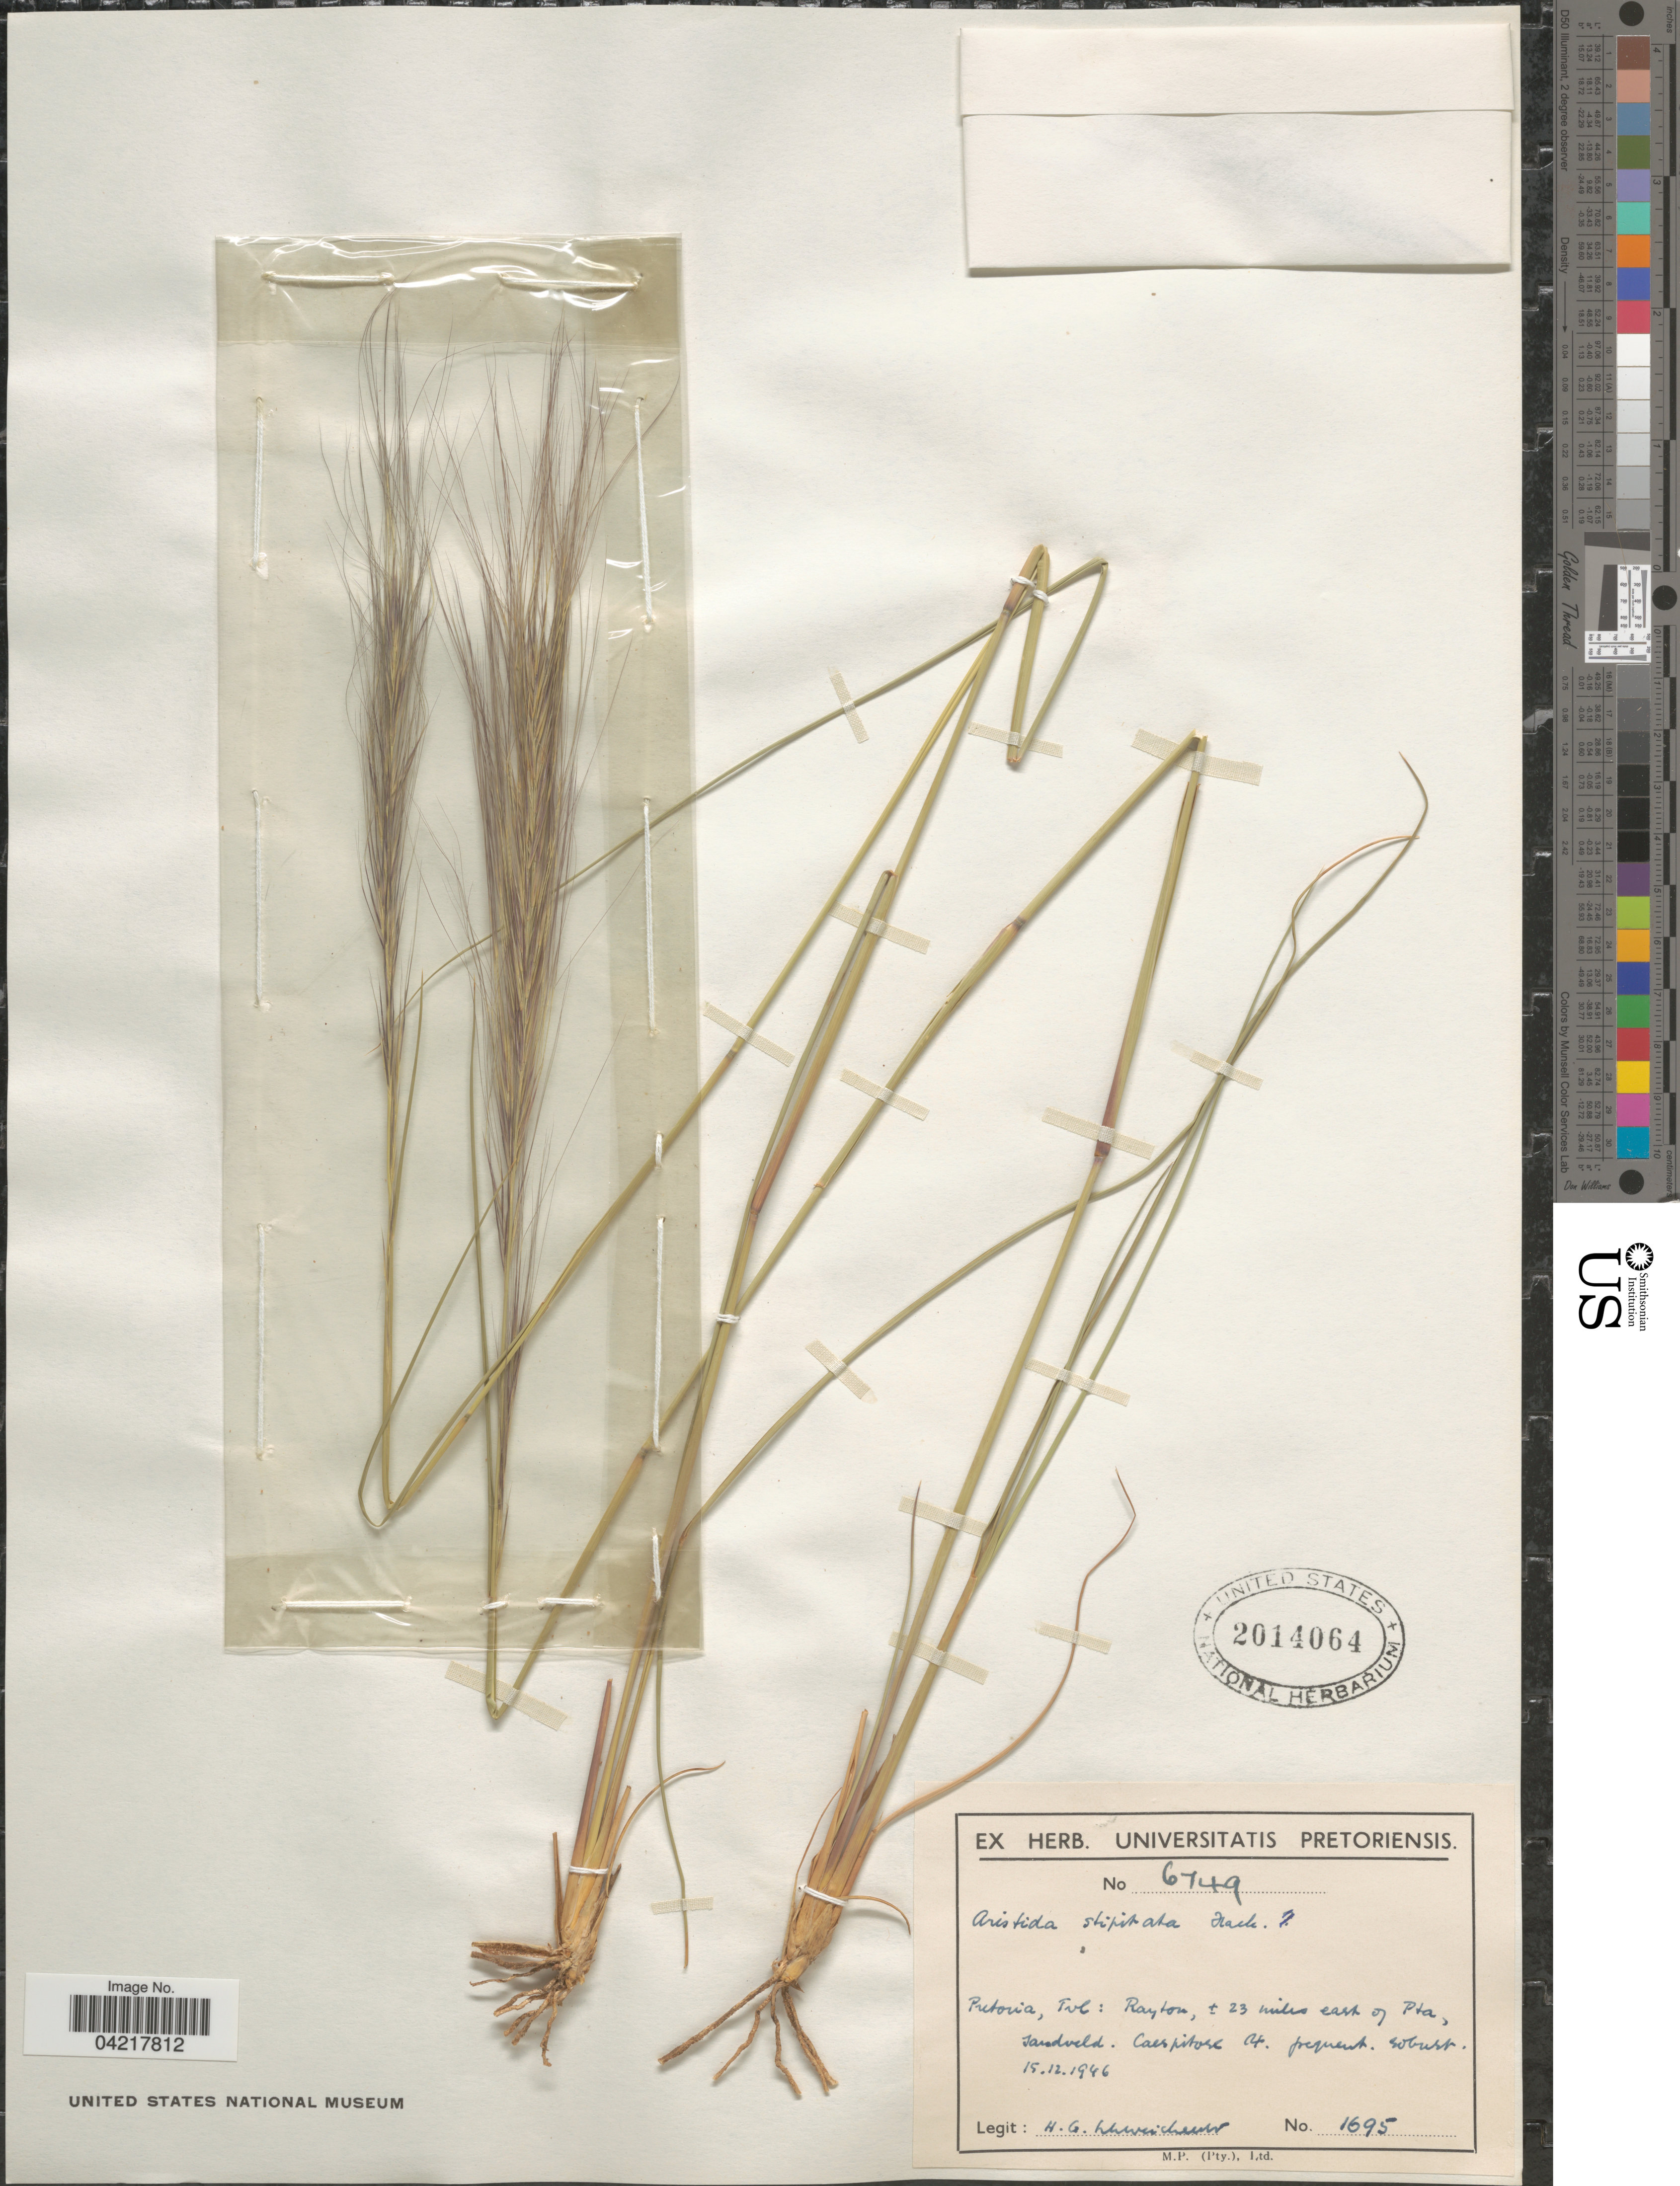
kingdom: Plantae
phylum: Tracheophyta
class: Liliopsida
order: Poales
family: Poaceae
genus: Aristida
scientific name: Aristida stipitata var. graciliflora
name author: (Pilg.) De Winter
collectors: H. Schweickerdt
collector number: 1695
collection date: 1946-12-15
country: South Africa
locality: Pretoria, Tvl: Rayton, ± 23 miles east of Pta, Sandveld.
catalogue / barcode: US 2014064